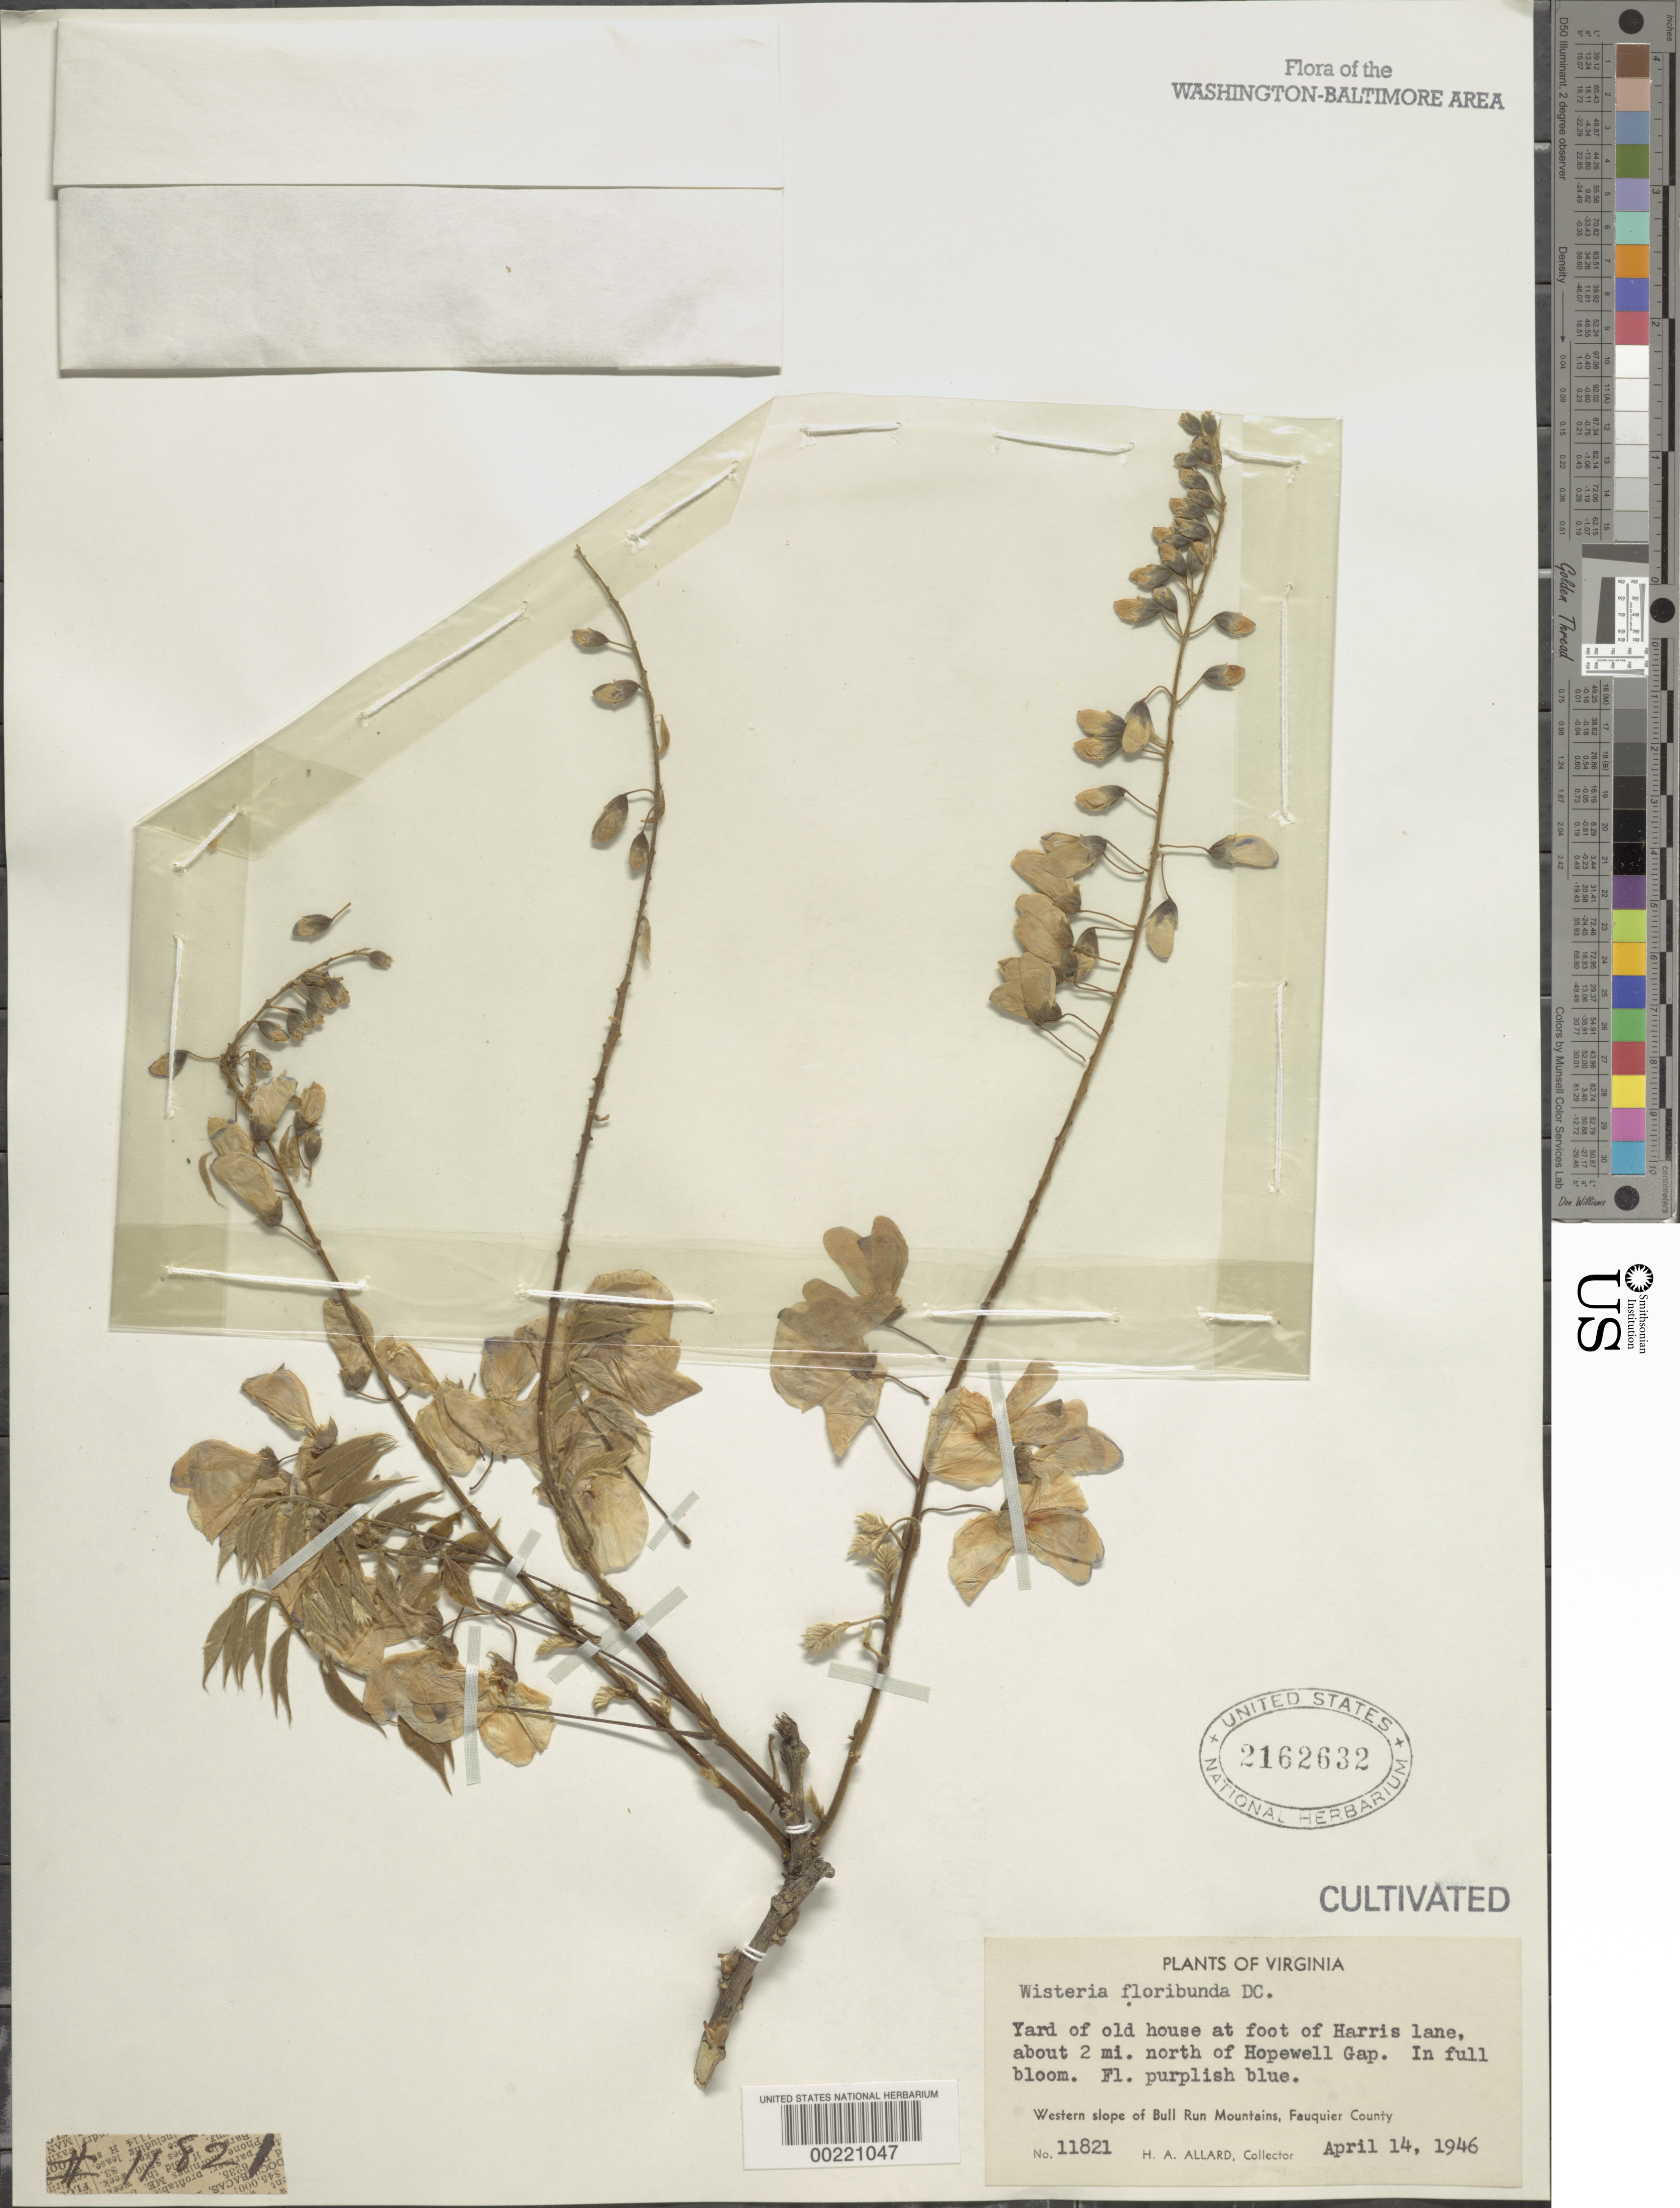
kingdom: Plantae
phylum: Tracheophyta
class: Magnoliopsida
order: Fabales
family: Fabaceae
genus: Wisteria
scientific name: Wisteria floribunda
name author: (Willd.) DC.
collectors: H. A. Allard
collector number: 11821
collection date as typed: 14 Apr 1946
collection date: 1946-04-14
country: United States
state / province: Virginia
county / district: Fauquier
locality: Yard of Old House at foot of Harris Lane, about 2 mi. N of Hopewell Gap; western slope of Bull Run Mountains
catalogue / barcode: US 2162632